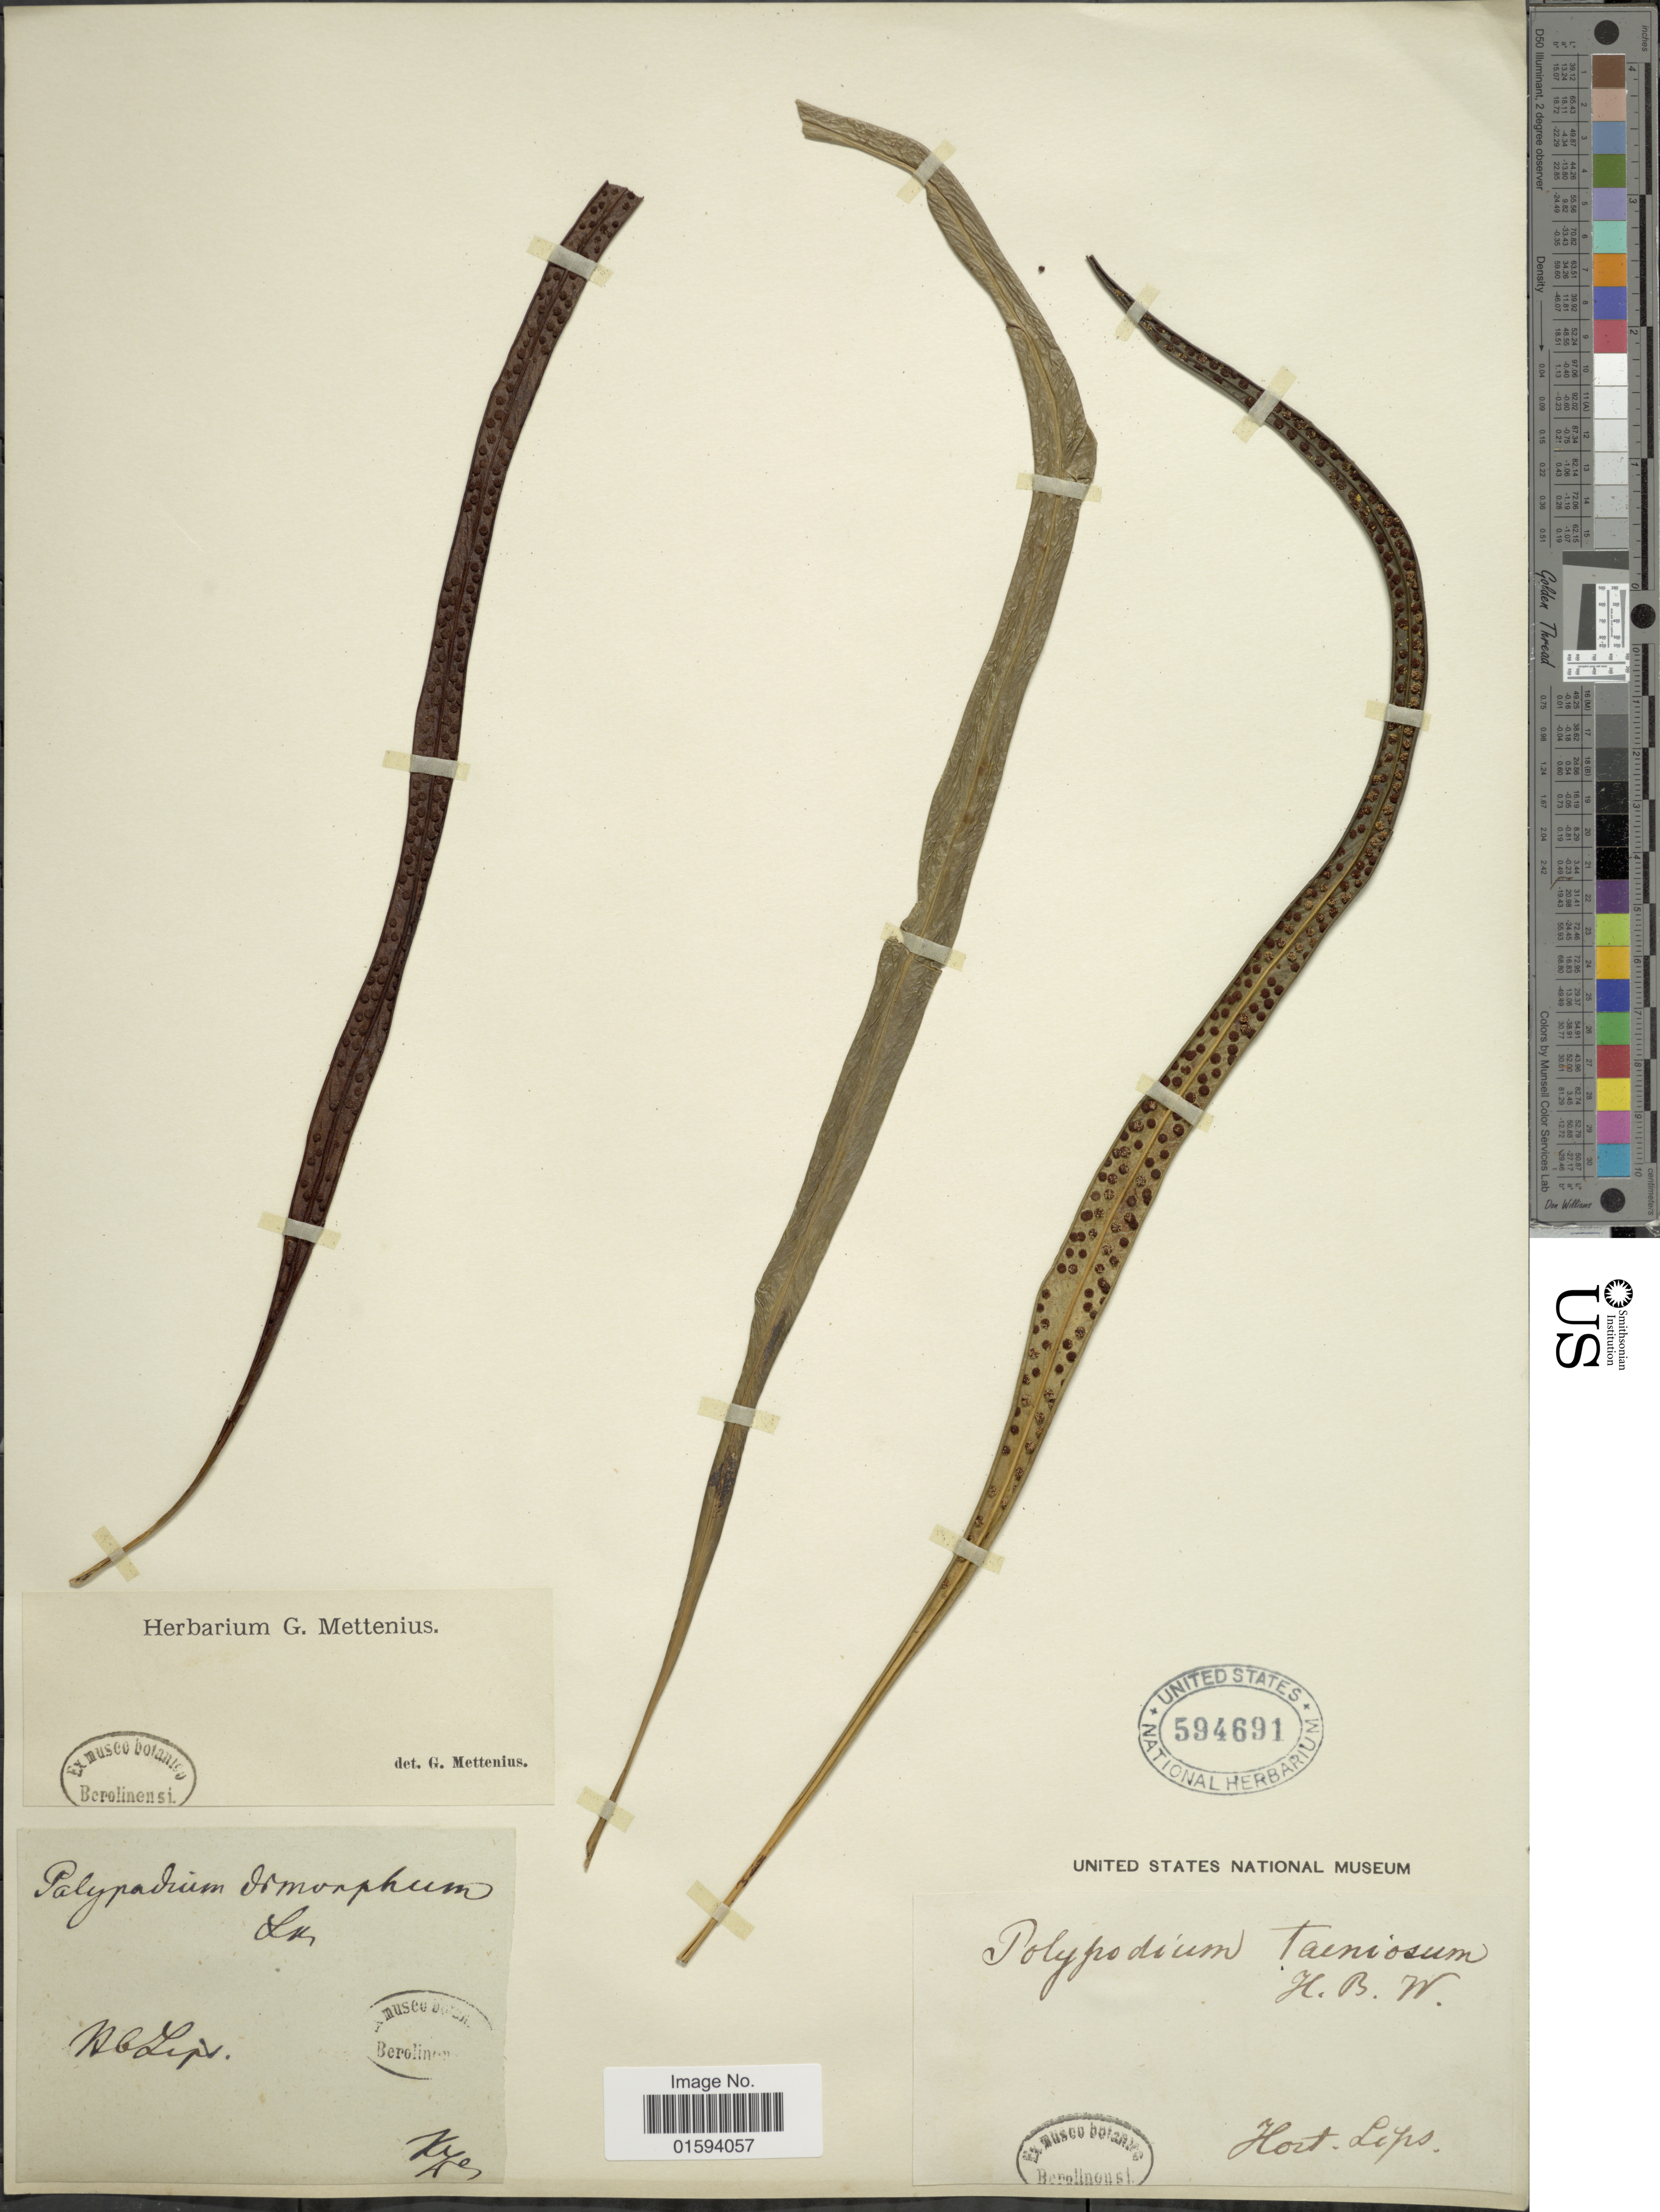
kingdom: Plantae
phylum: Tracheophyta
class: Polypodiopsida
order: Polypodiales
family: Polypodiaceae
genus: Polypodium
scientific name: Polypodium angustifolium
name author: Sw.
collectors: ex Museo Botanico Berolinensi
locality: Hort. Lips.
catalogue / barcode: US 594691